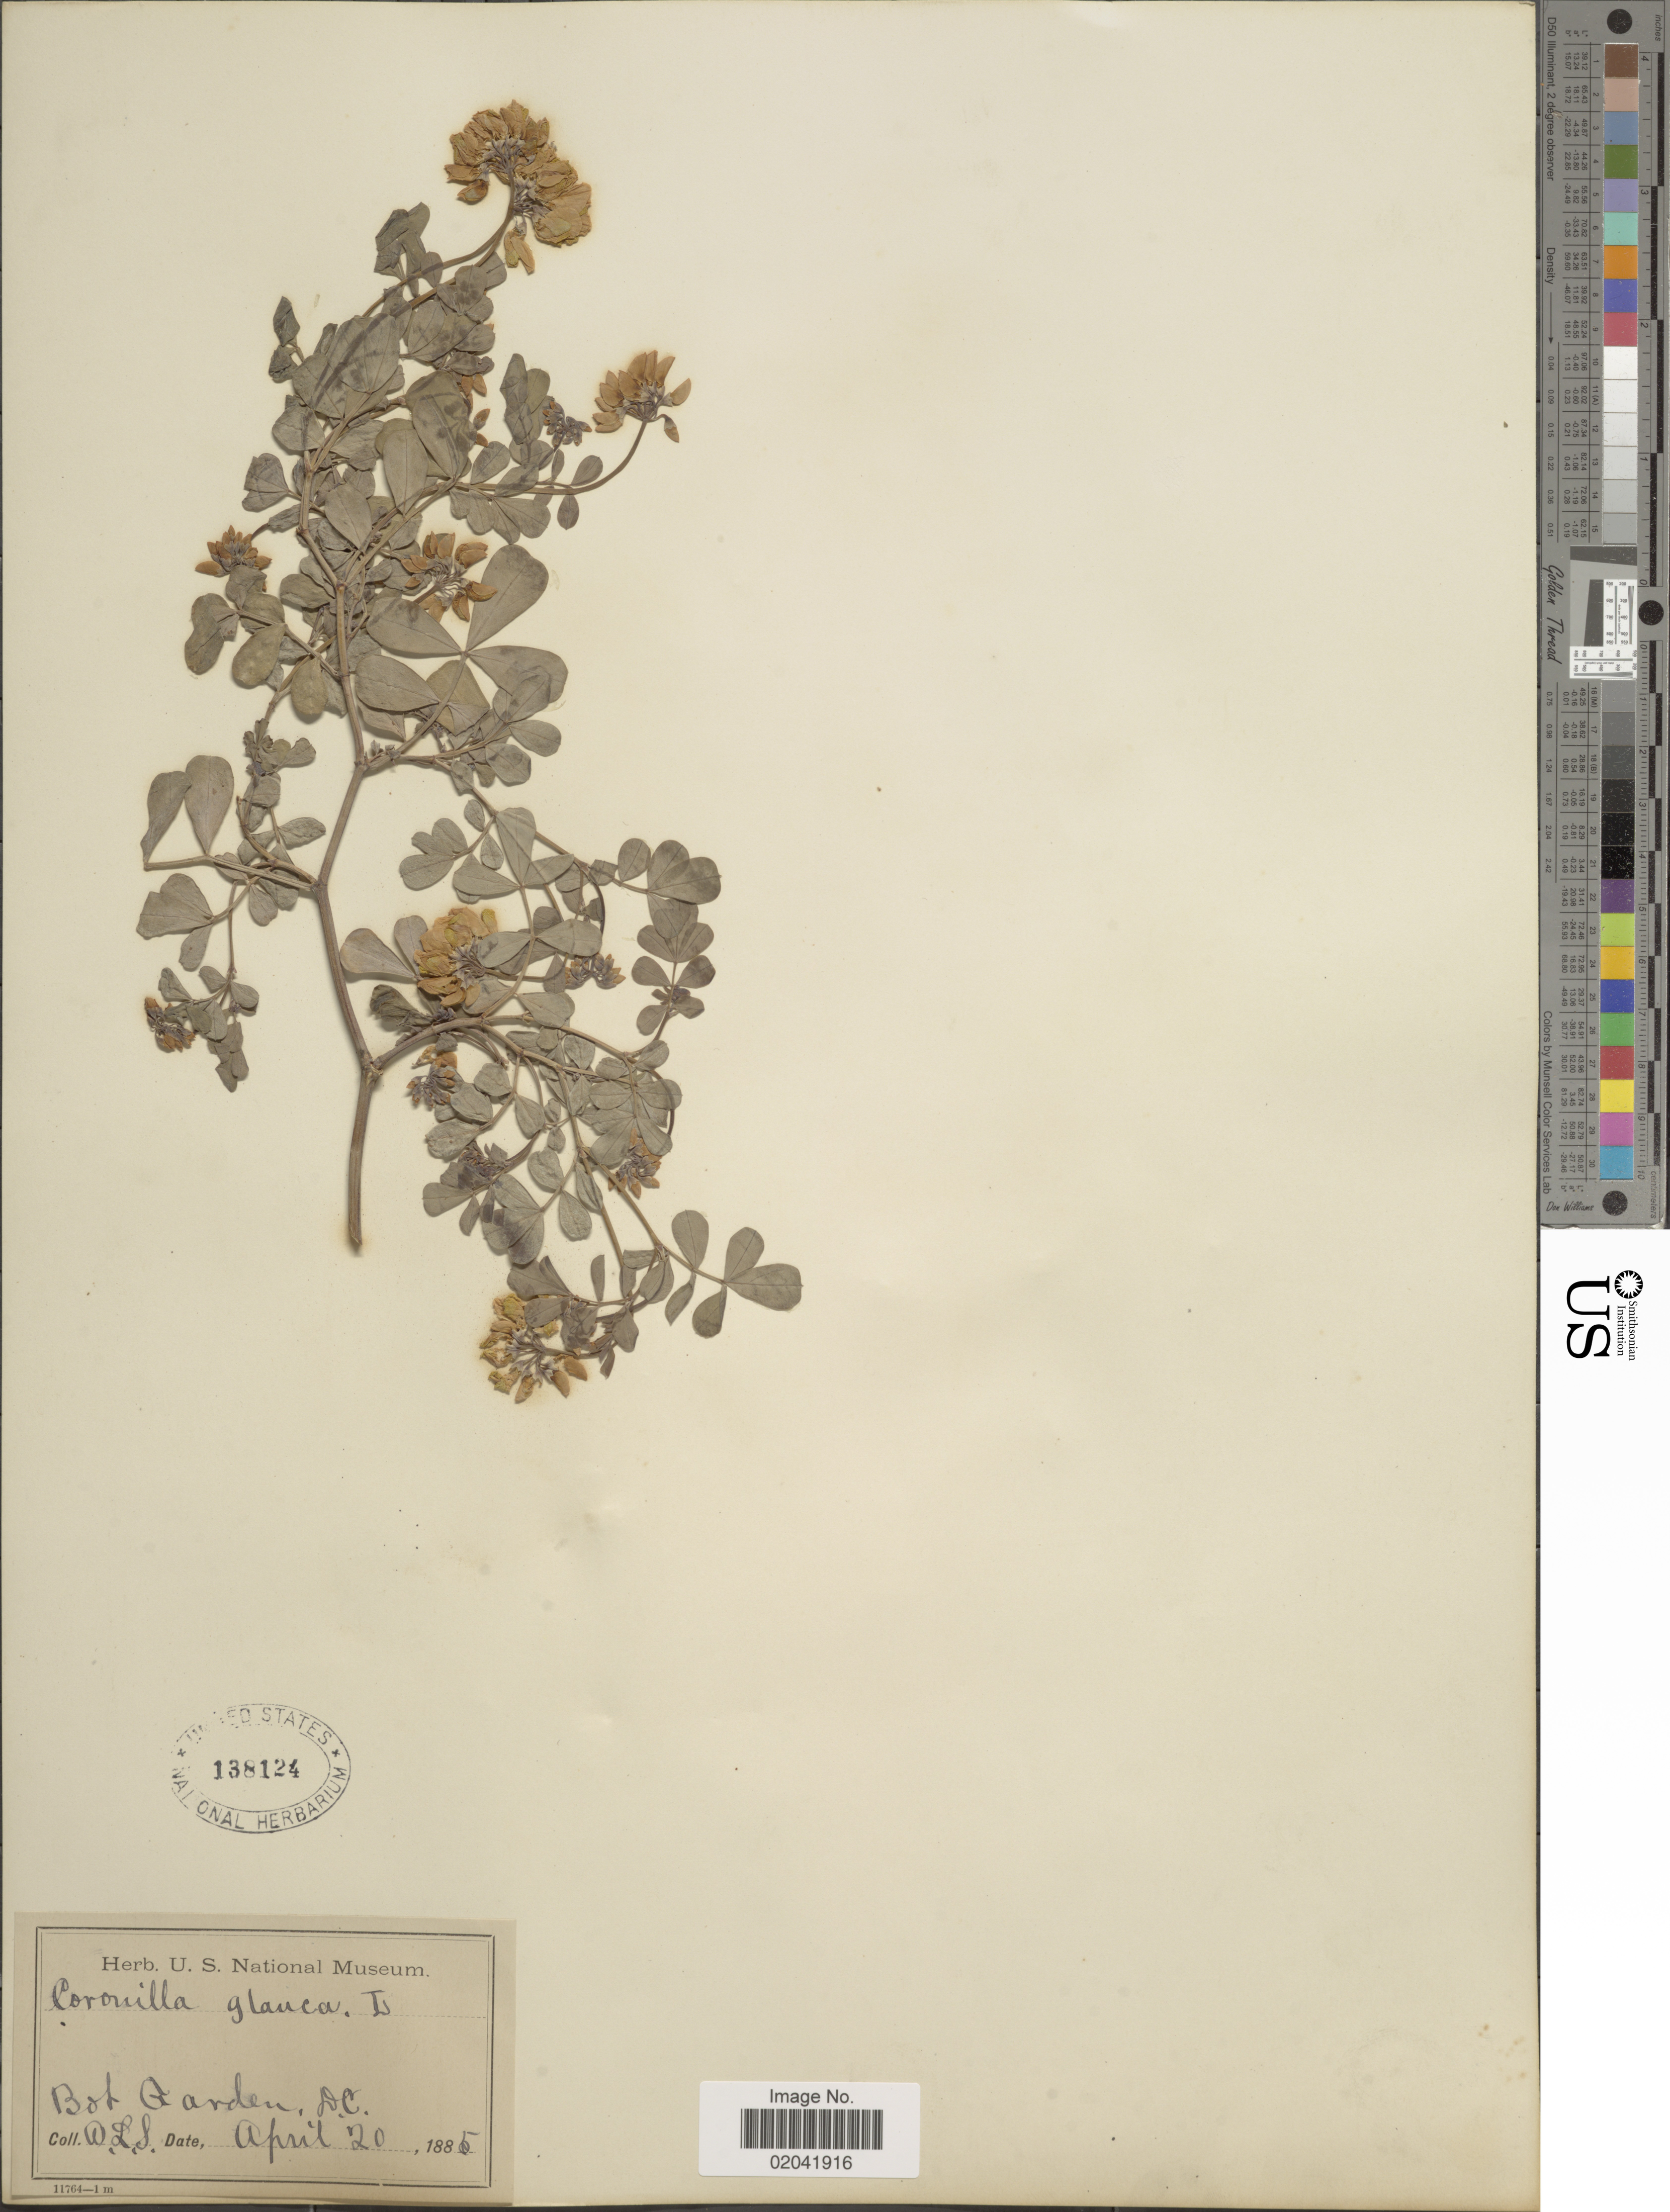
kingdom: Plantae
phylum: Tracheophyta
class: Magnoliopsida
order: Fabales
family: Fabaceae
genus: Coronilla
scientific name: Coronilla glauca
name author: L.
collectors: A. L. S.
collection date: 1885-04-20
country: United States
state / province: District of Columbia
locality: Bot Garden, D. C.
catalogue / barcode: US 138124